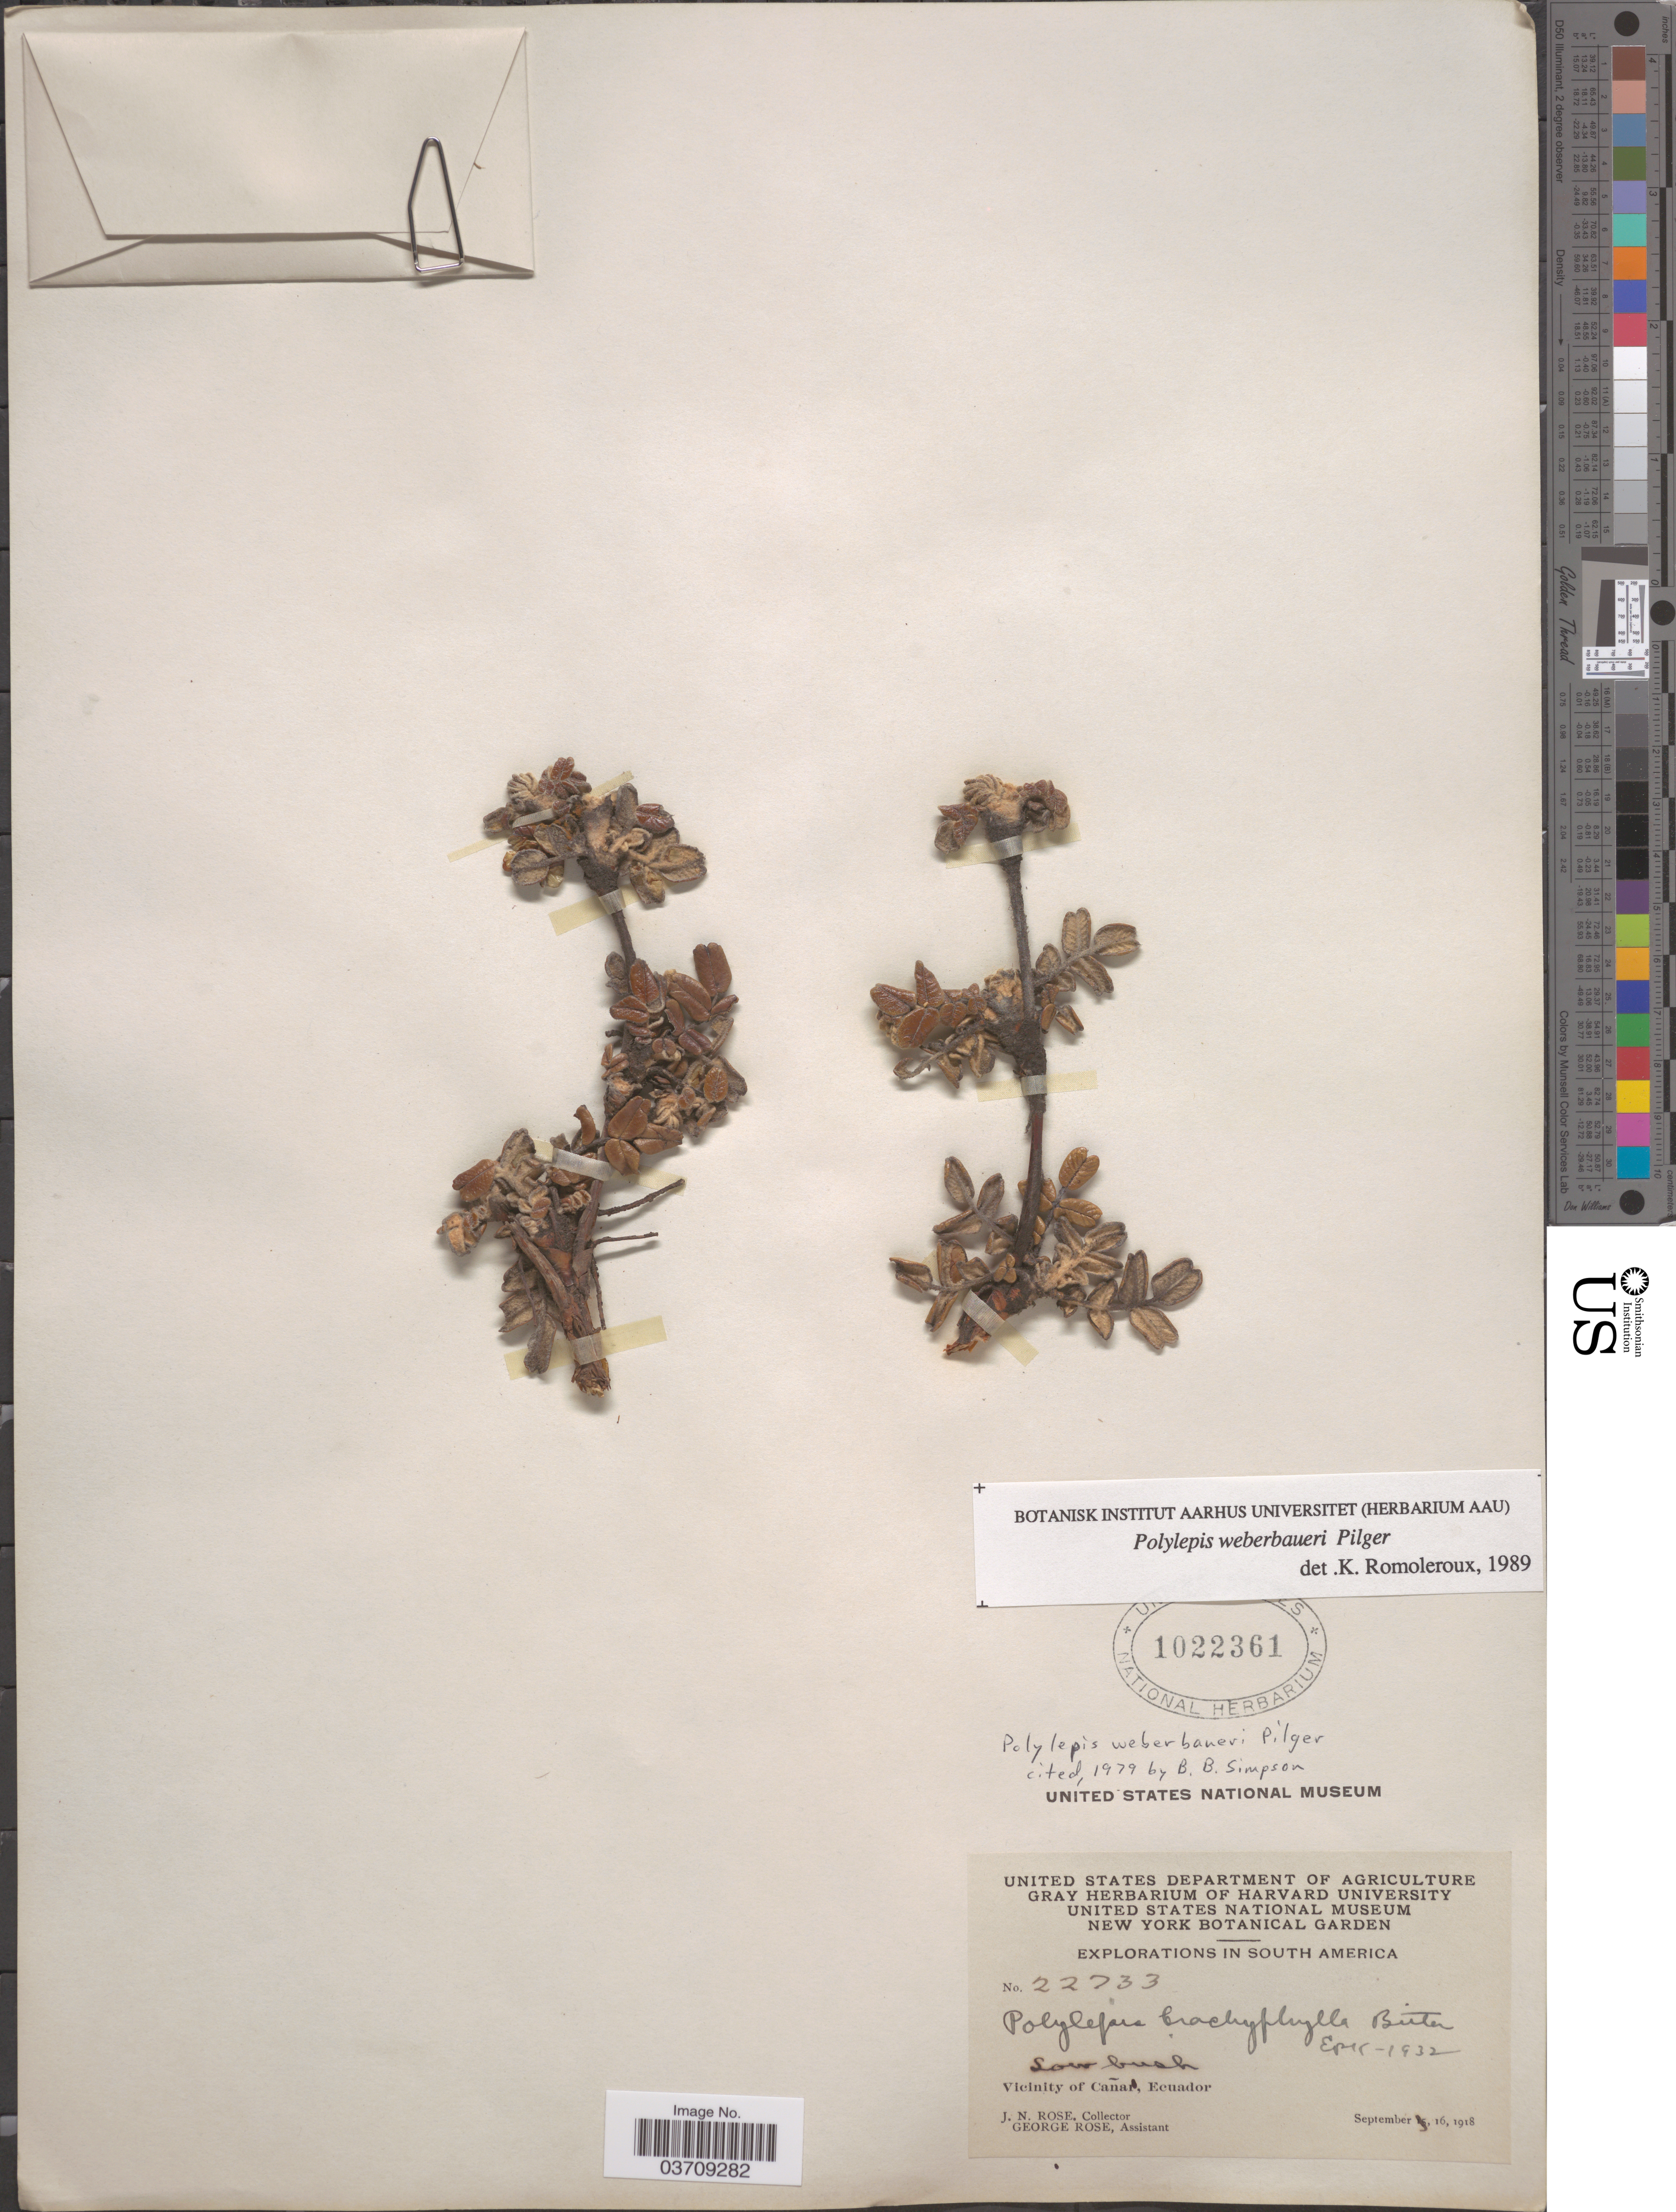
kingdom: Plantae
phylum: Tracheophyta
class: Magnoliopsida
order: Rosales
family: Rosaceae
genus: Polylepis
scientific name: Polylepis weberbaueri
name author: Pilg.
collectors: J. N. Rose & G. Rose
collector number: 22733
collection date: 1918-09-16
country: Ecuador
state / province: Cañar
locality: Vicinity of Cañar.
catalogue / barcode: US 1022361